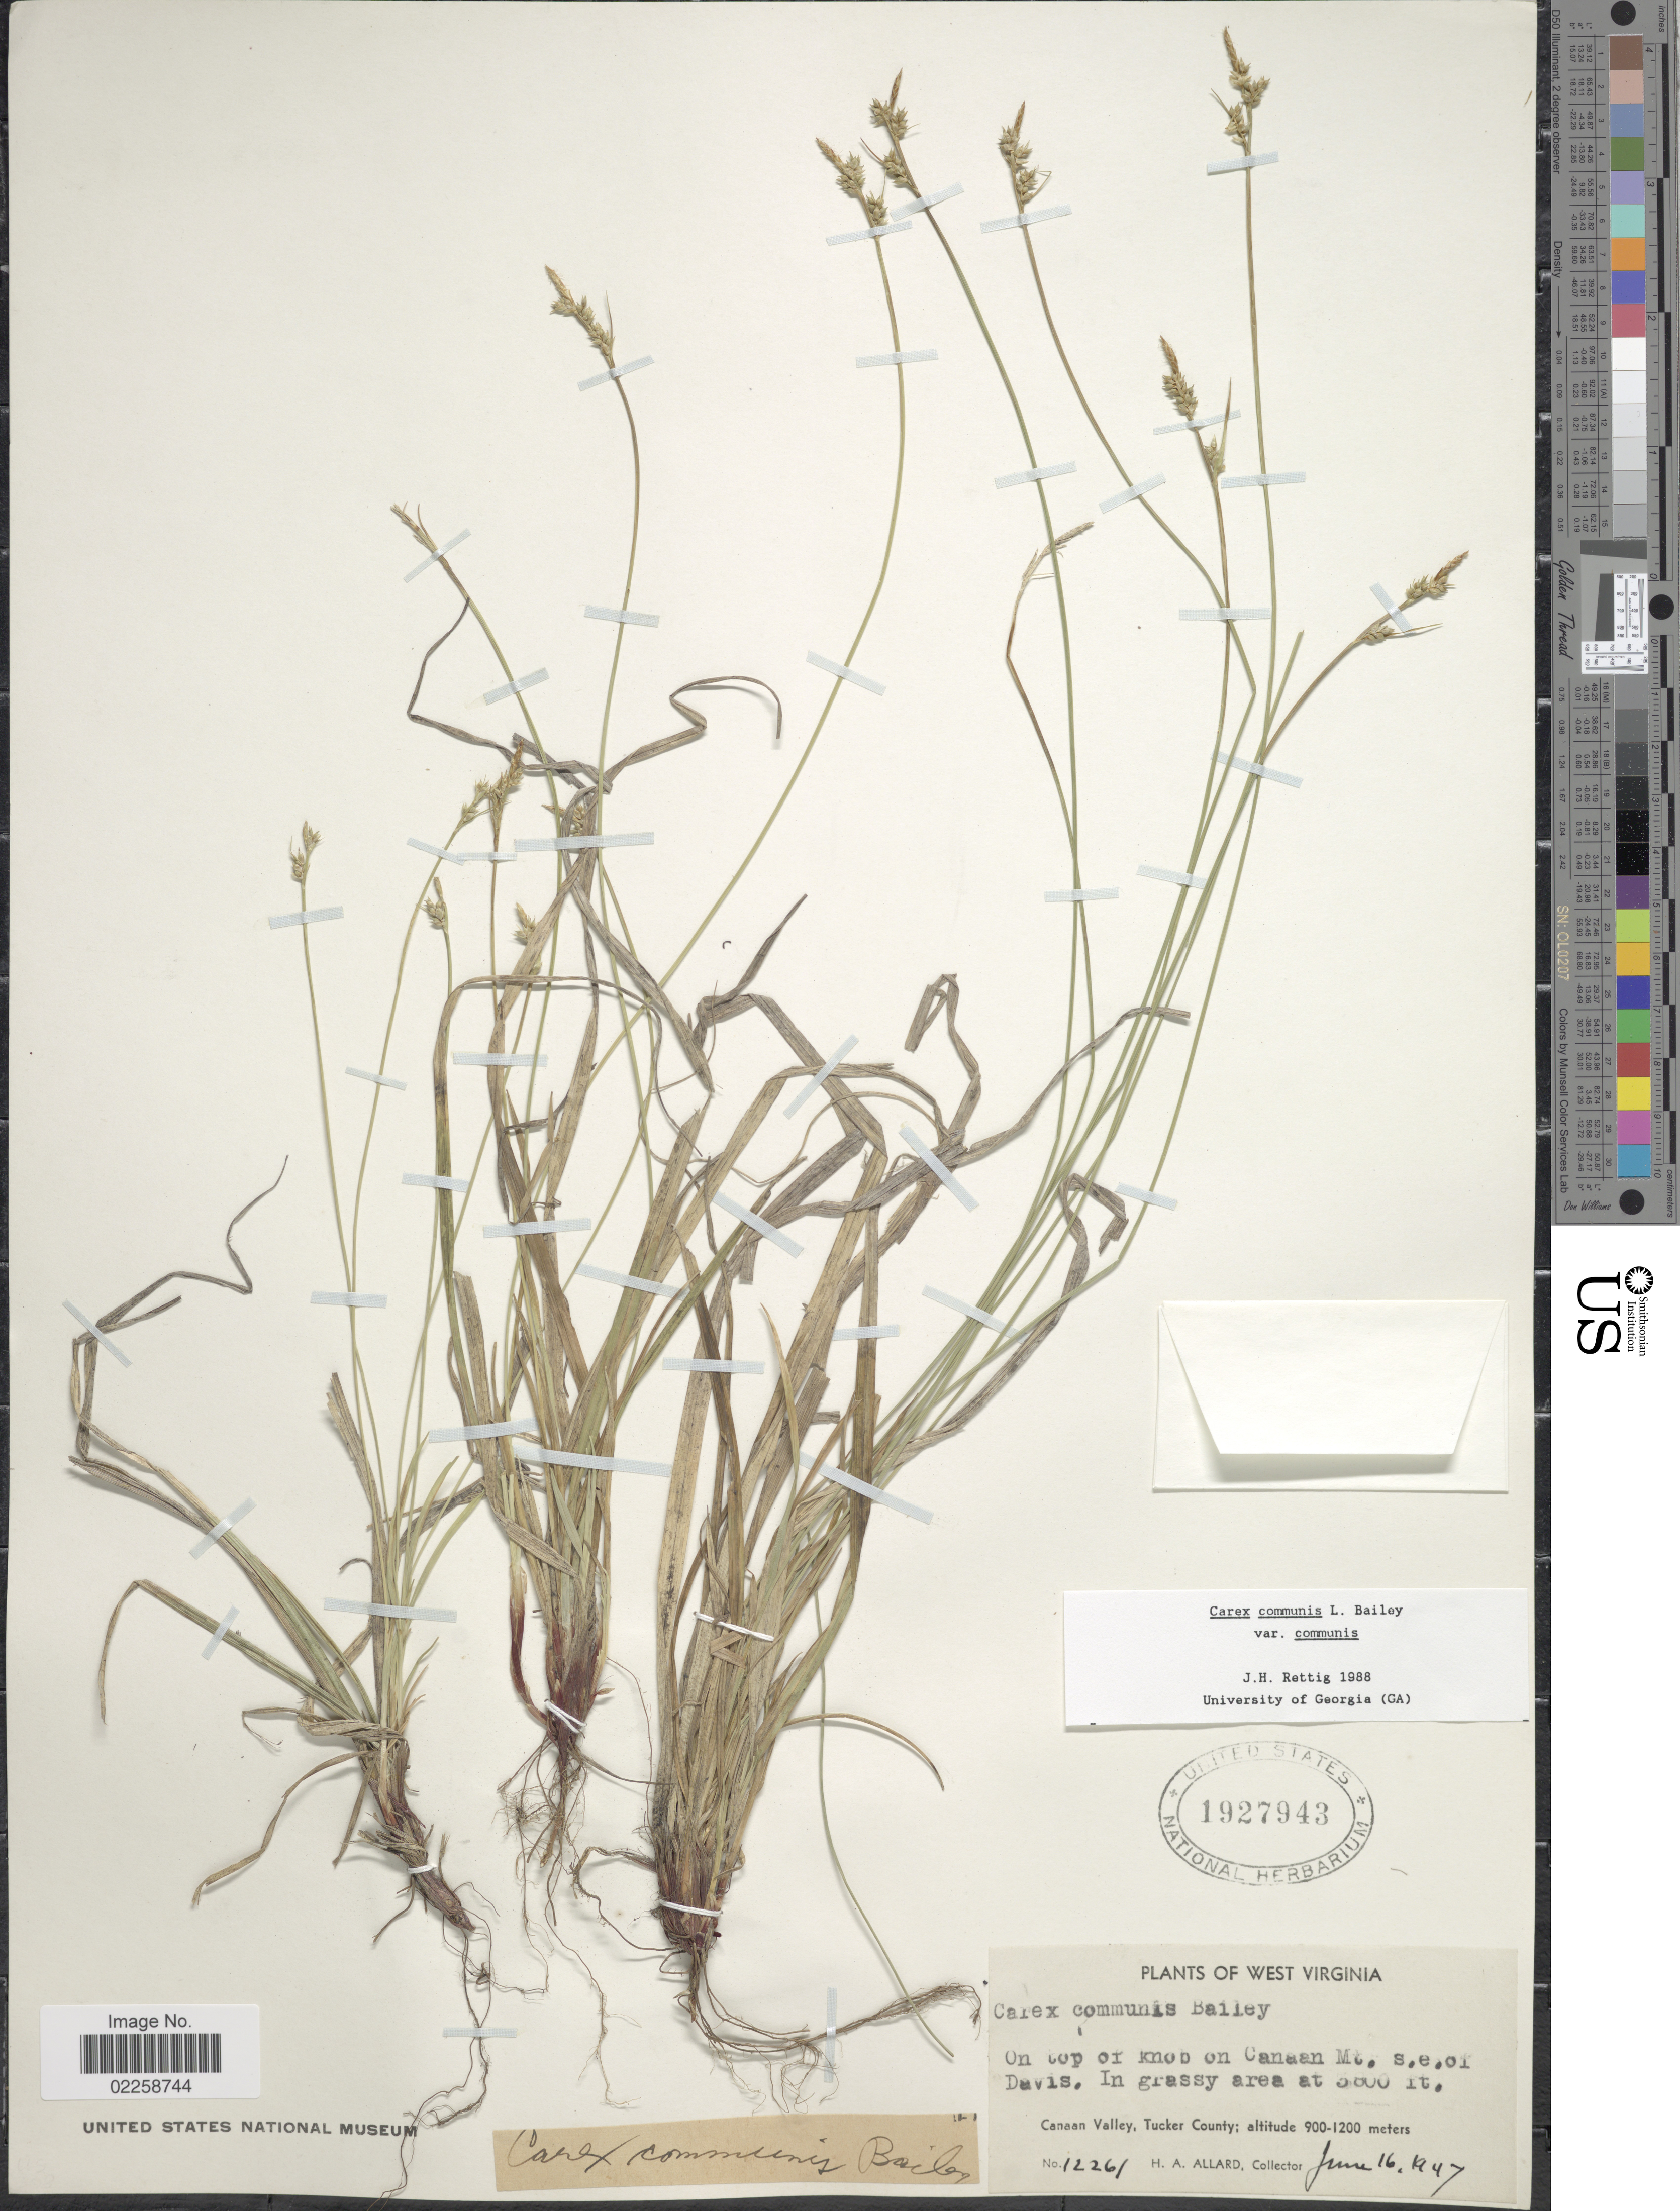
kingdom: Plantae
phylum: Tracheophyta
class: Liliopsida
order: Poales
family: Cyperaceae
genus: Carex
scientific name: Carex communis var. communis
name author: L.H. Bailey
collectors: H. A. Allard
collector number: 12261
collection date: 1947-06-16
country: United States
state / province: West Virginia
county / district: Tucker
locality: On top of Knob on Canaan Mt. s.e. of Davis, In grassy area, Canaan Valley, Tucker County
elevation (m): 900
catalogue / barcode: US 1927943